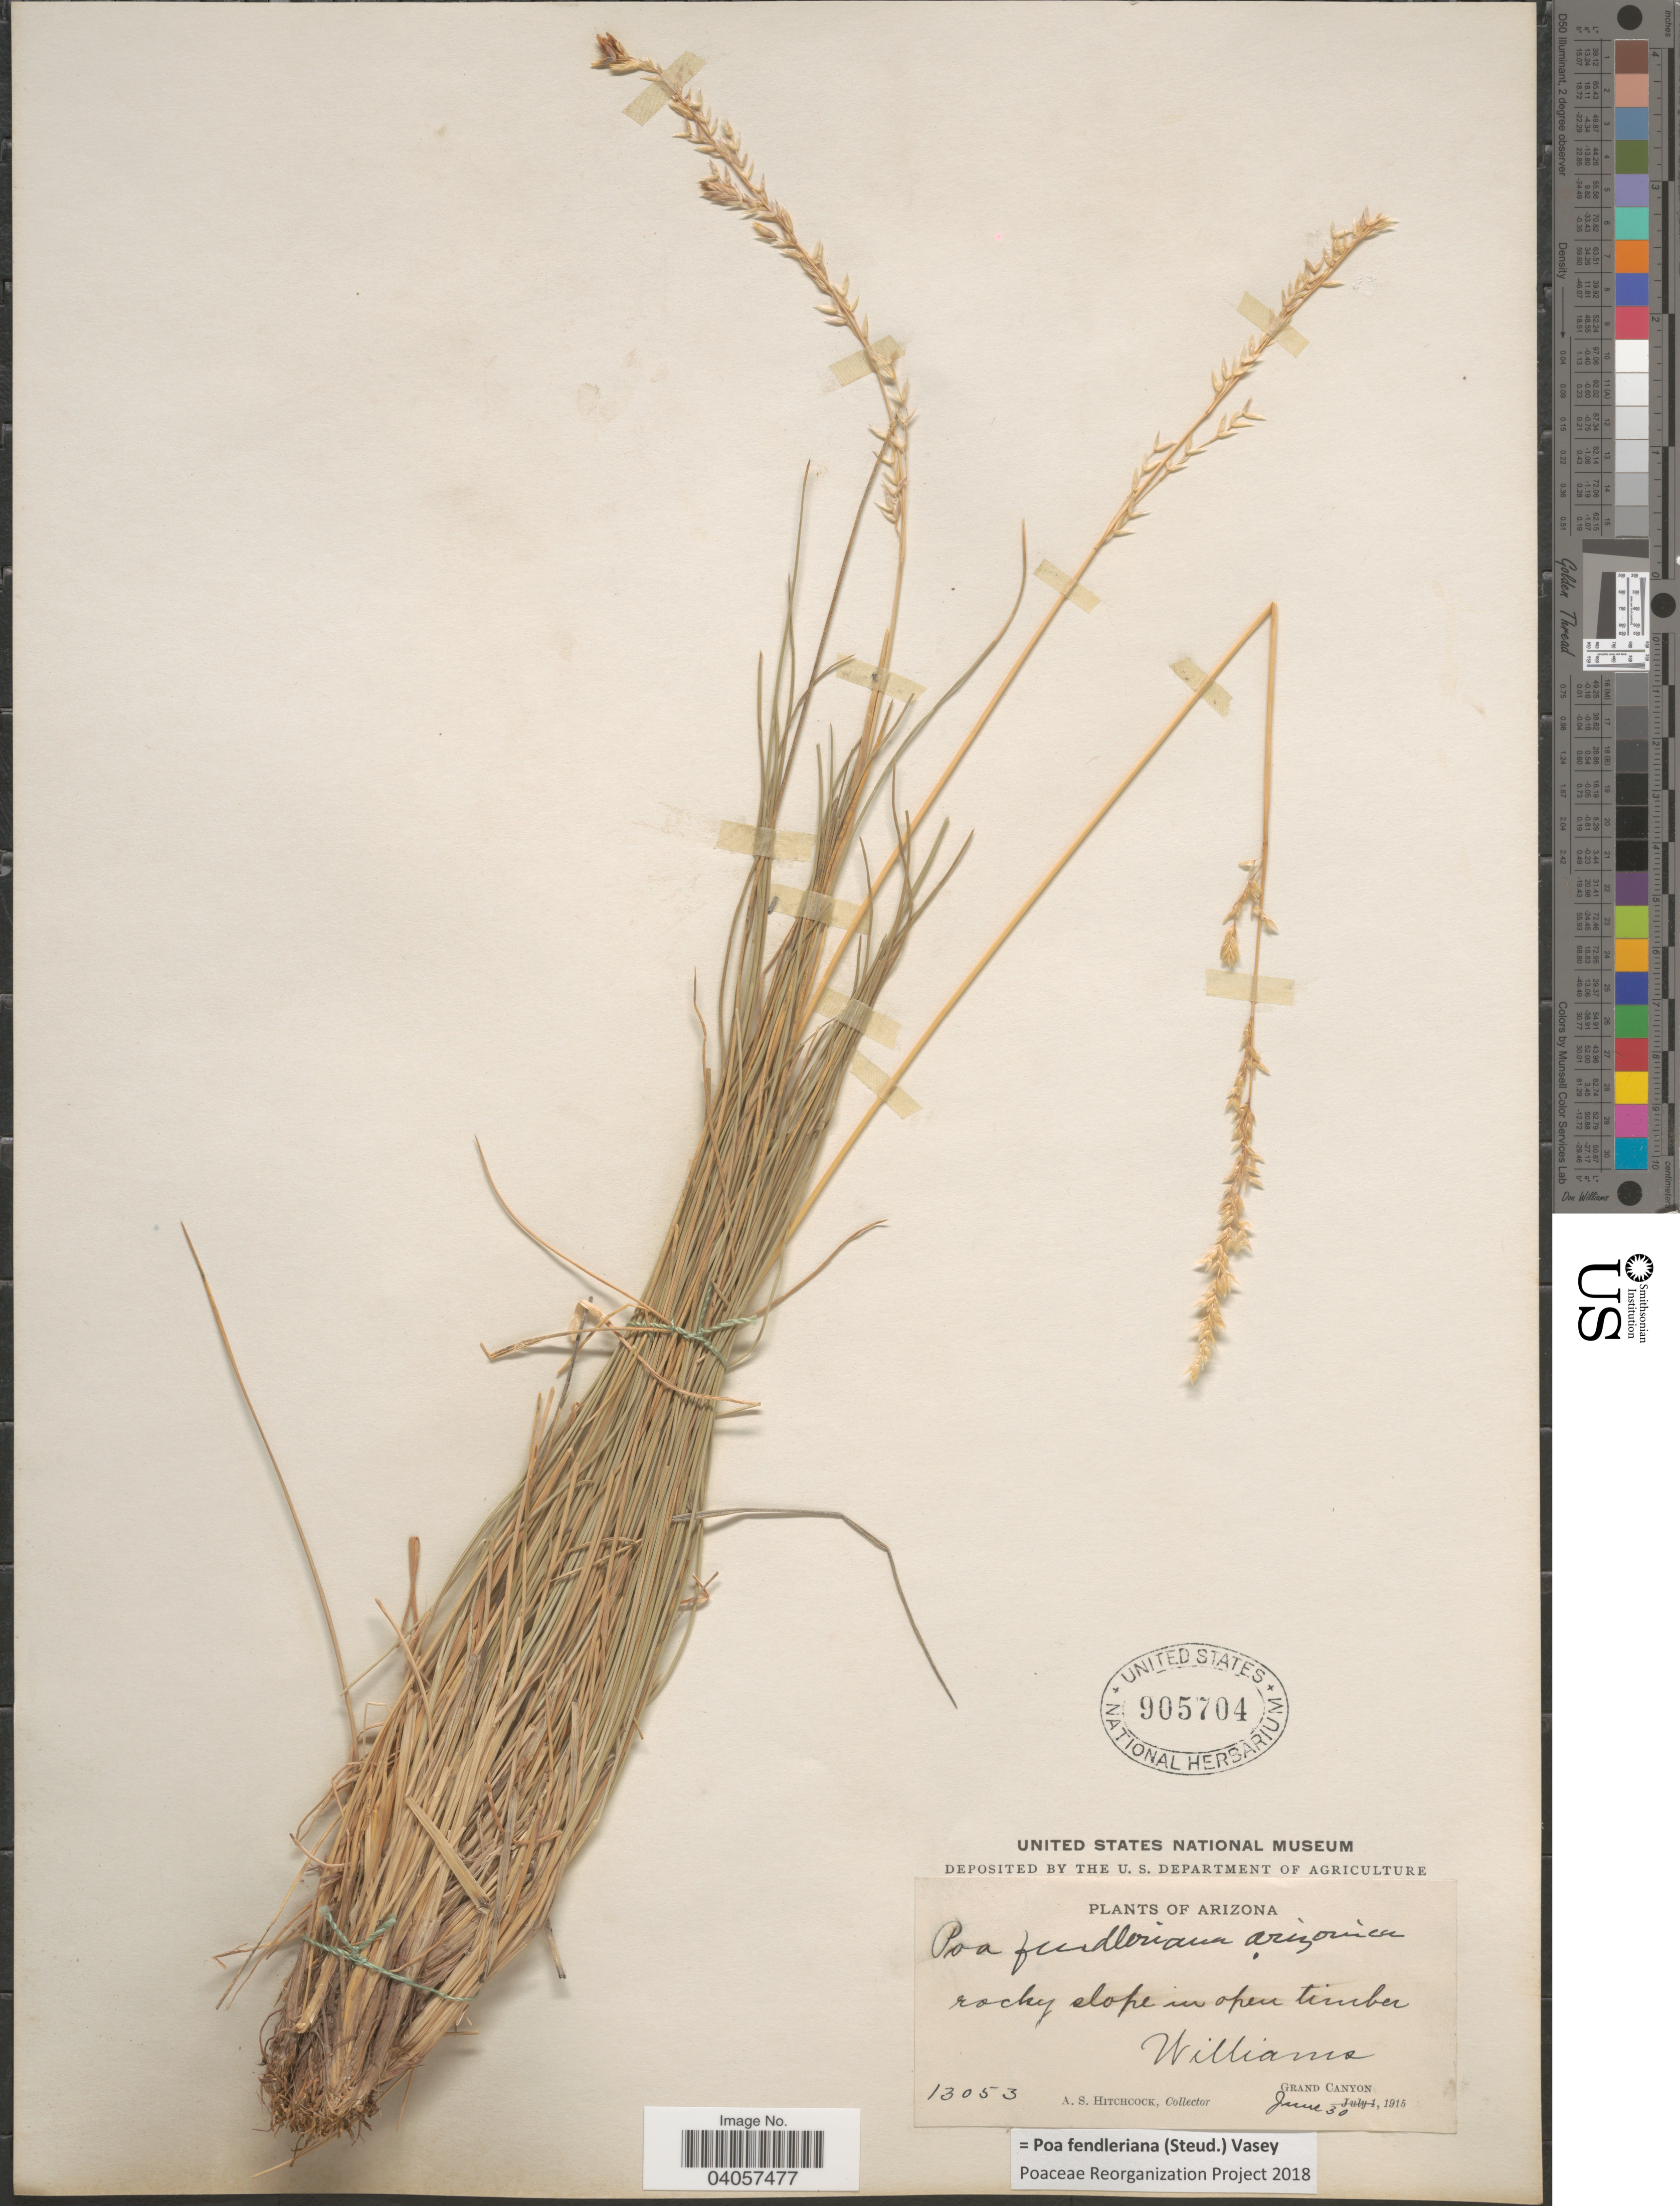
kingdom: Plantae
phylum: Tracheophyta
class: Liliopsida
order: Poales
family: Poaceae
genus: Poa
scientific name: Poa fendleriana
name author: (Steud.) Vasey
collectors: A. S. Hitchcock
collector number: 13053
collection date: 1915-06-30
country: United States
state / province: Arizona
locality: Rocky slope in open timber, Williams. Grand Canyon.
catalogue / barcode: US 905704